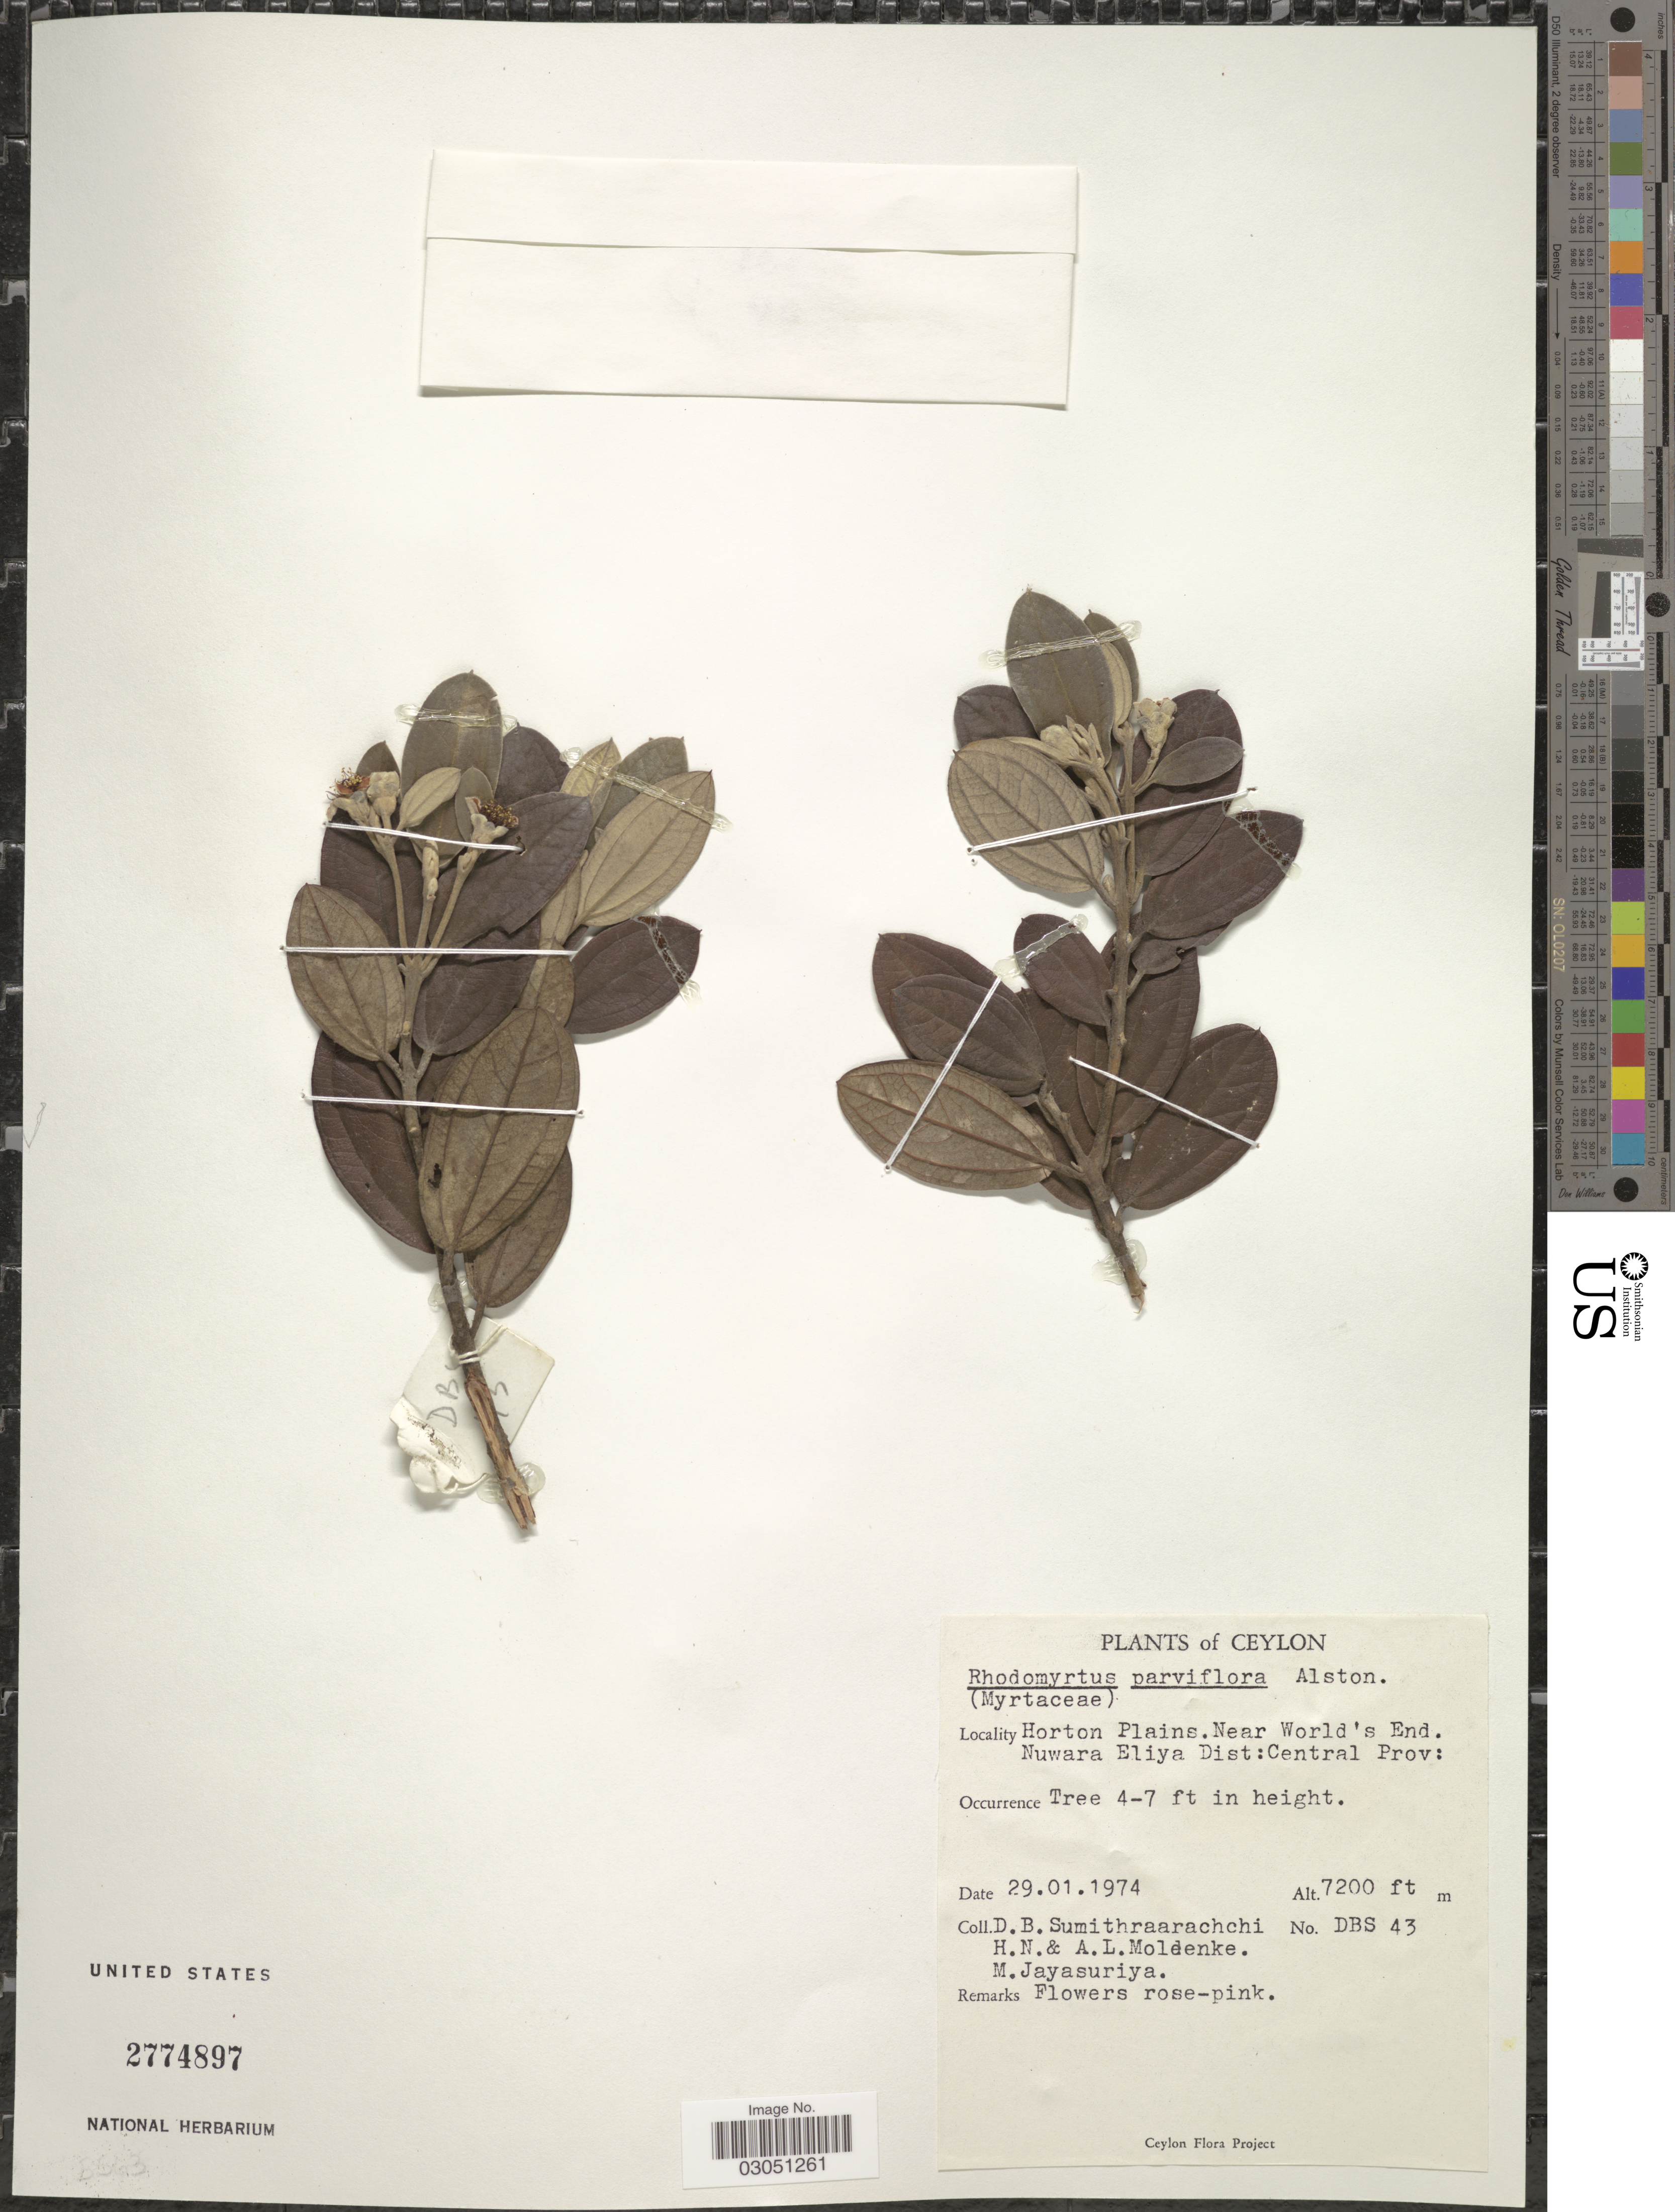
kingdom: Plantae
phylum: Tracheophyta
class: Magnoliopsida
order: Myrtales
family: Myrtaceae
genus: Rhodomyrtus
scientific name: Rhodomyrtus parviflora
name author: Alston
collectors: D. B. Sumithraarachchi, H. N. Moldenke, A. L. Moldenke & M. Jayasuriya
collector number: DBS43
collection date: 1974-01-29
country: Sri Lanka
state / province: Central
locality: Ceylon, Horton Plains. Near World's End. Nuwara Eliya Dist.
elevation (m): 2195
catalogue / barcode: US 2774897